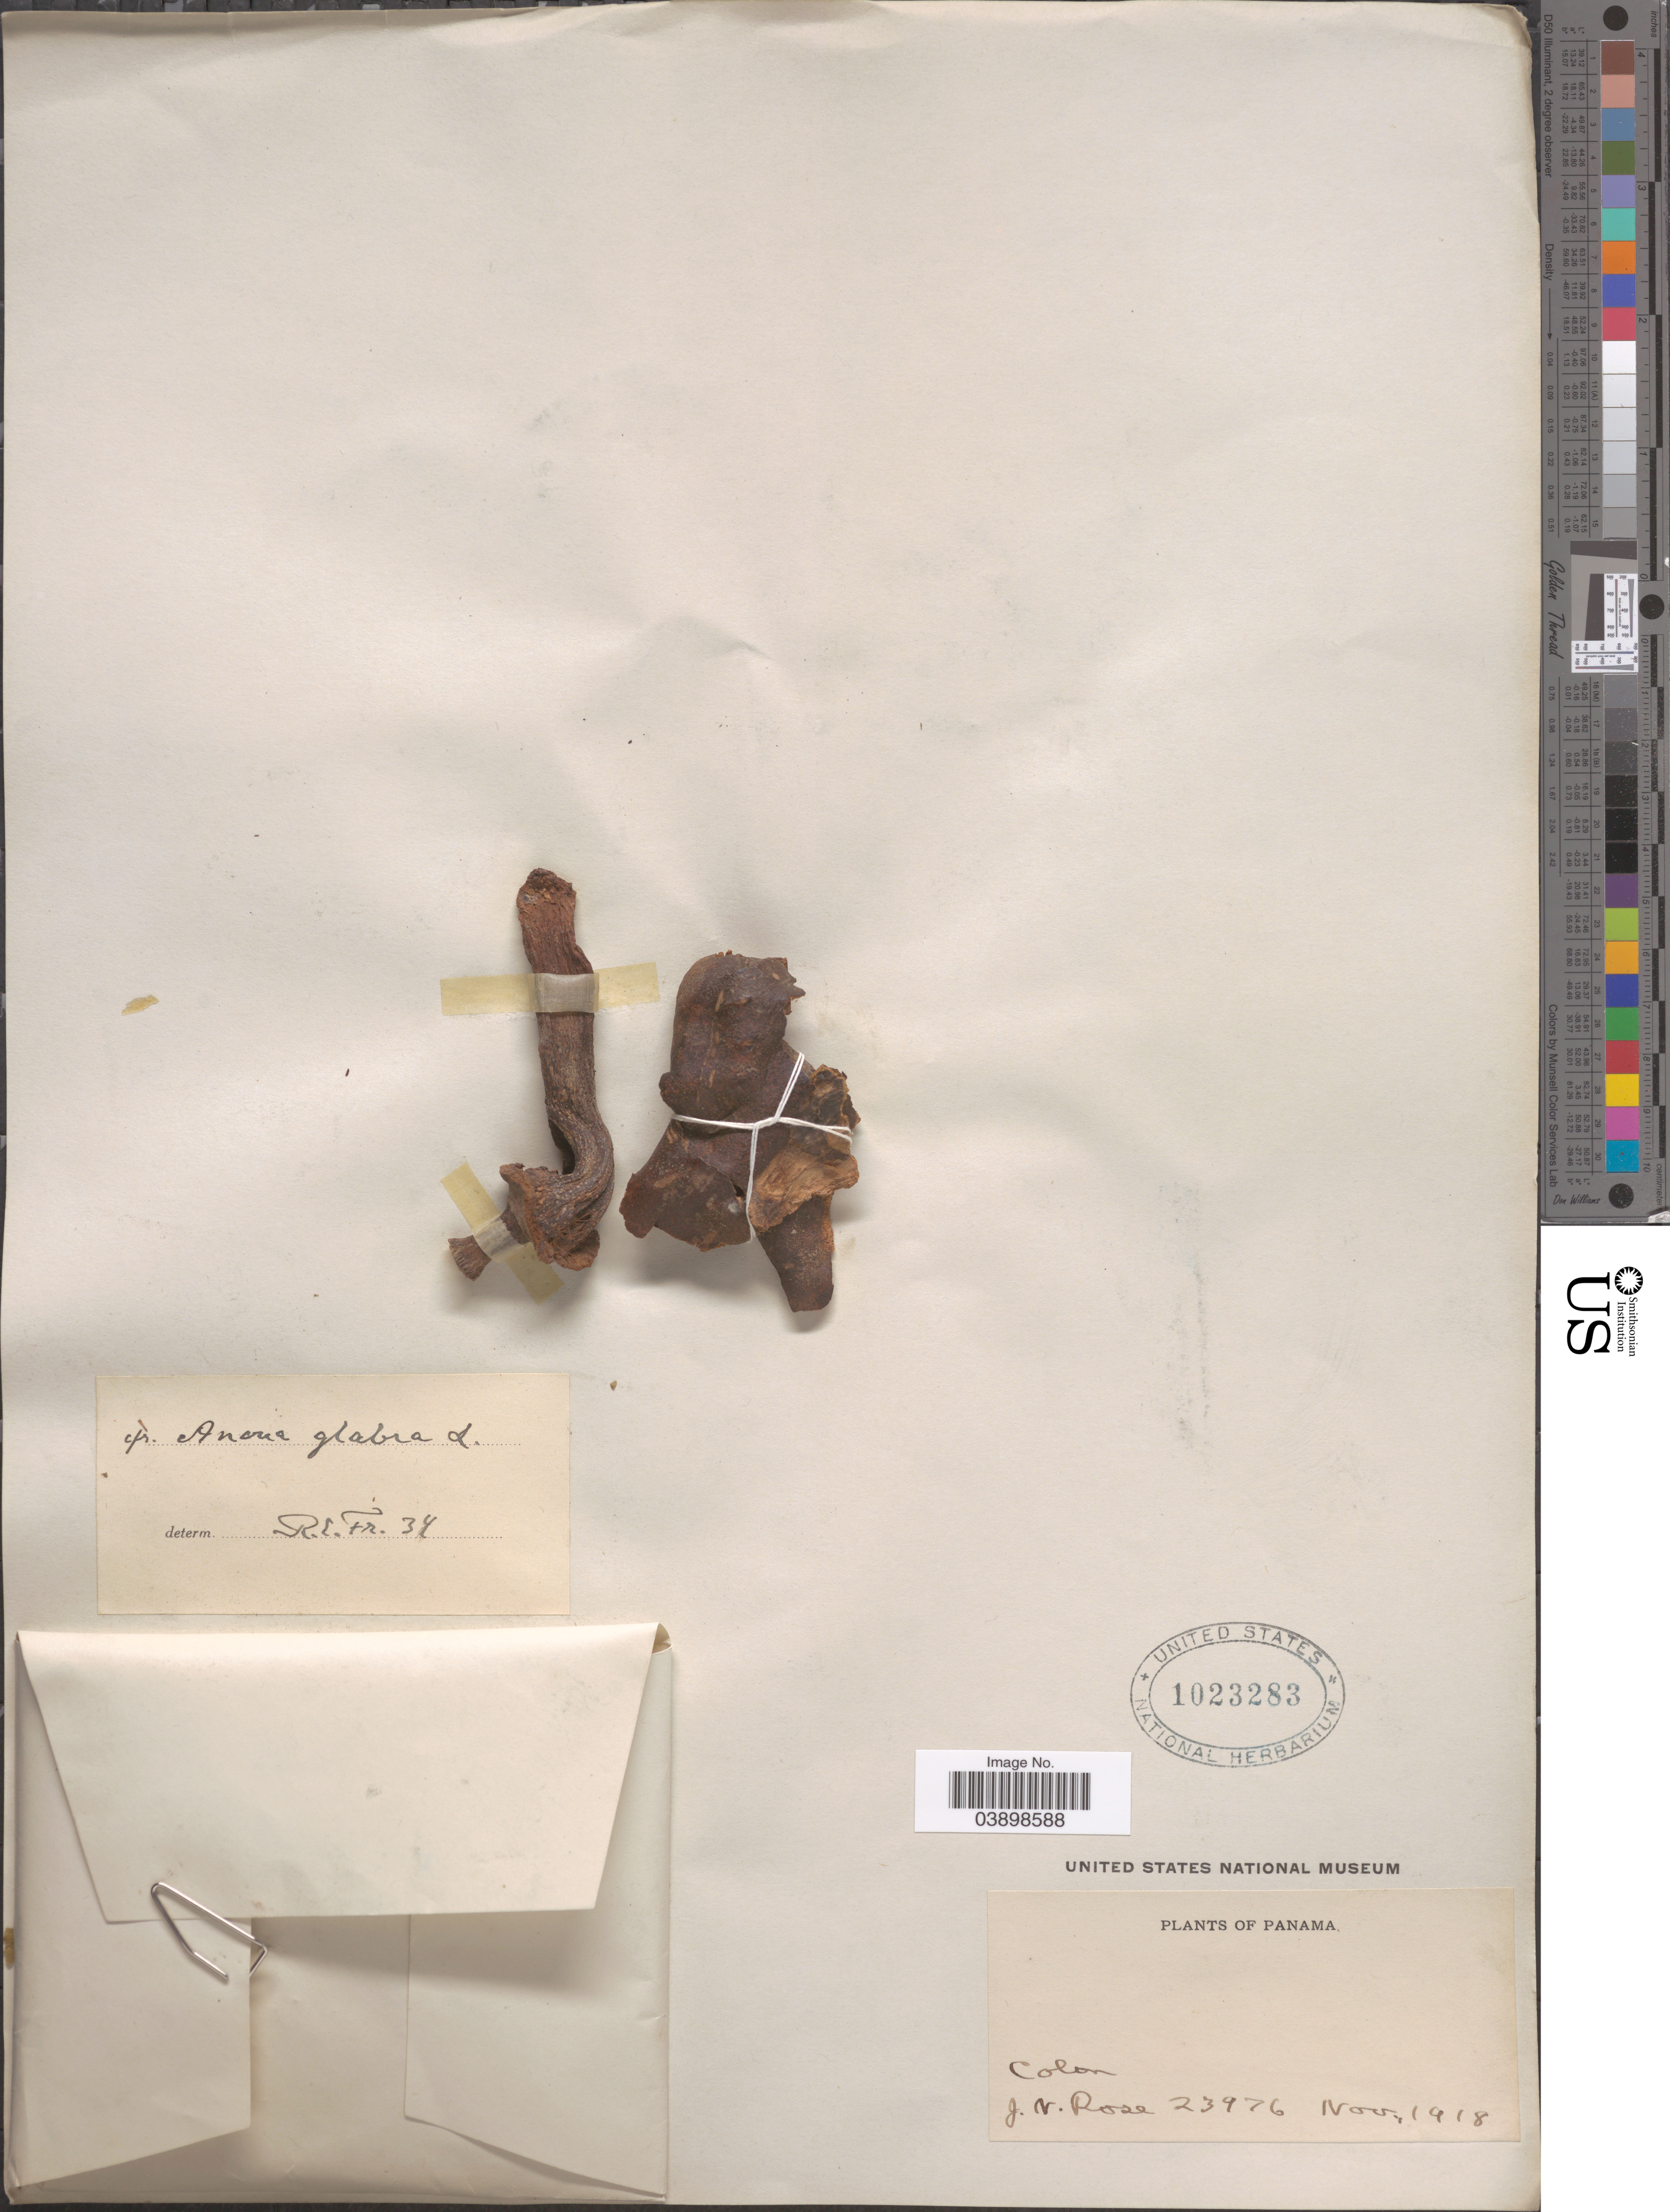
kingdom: Plantae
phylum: Tracheophyta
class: Magnoliopsida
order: Magnoliales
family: Annonaceae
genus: Annona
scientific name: Annona glabra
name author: L.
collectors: J. N. Rose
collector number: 23976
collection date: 1918-11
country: Panama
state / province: Colón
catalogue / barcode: US 1023283